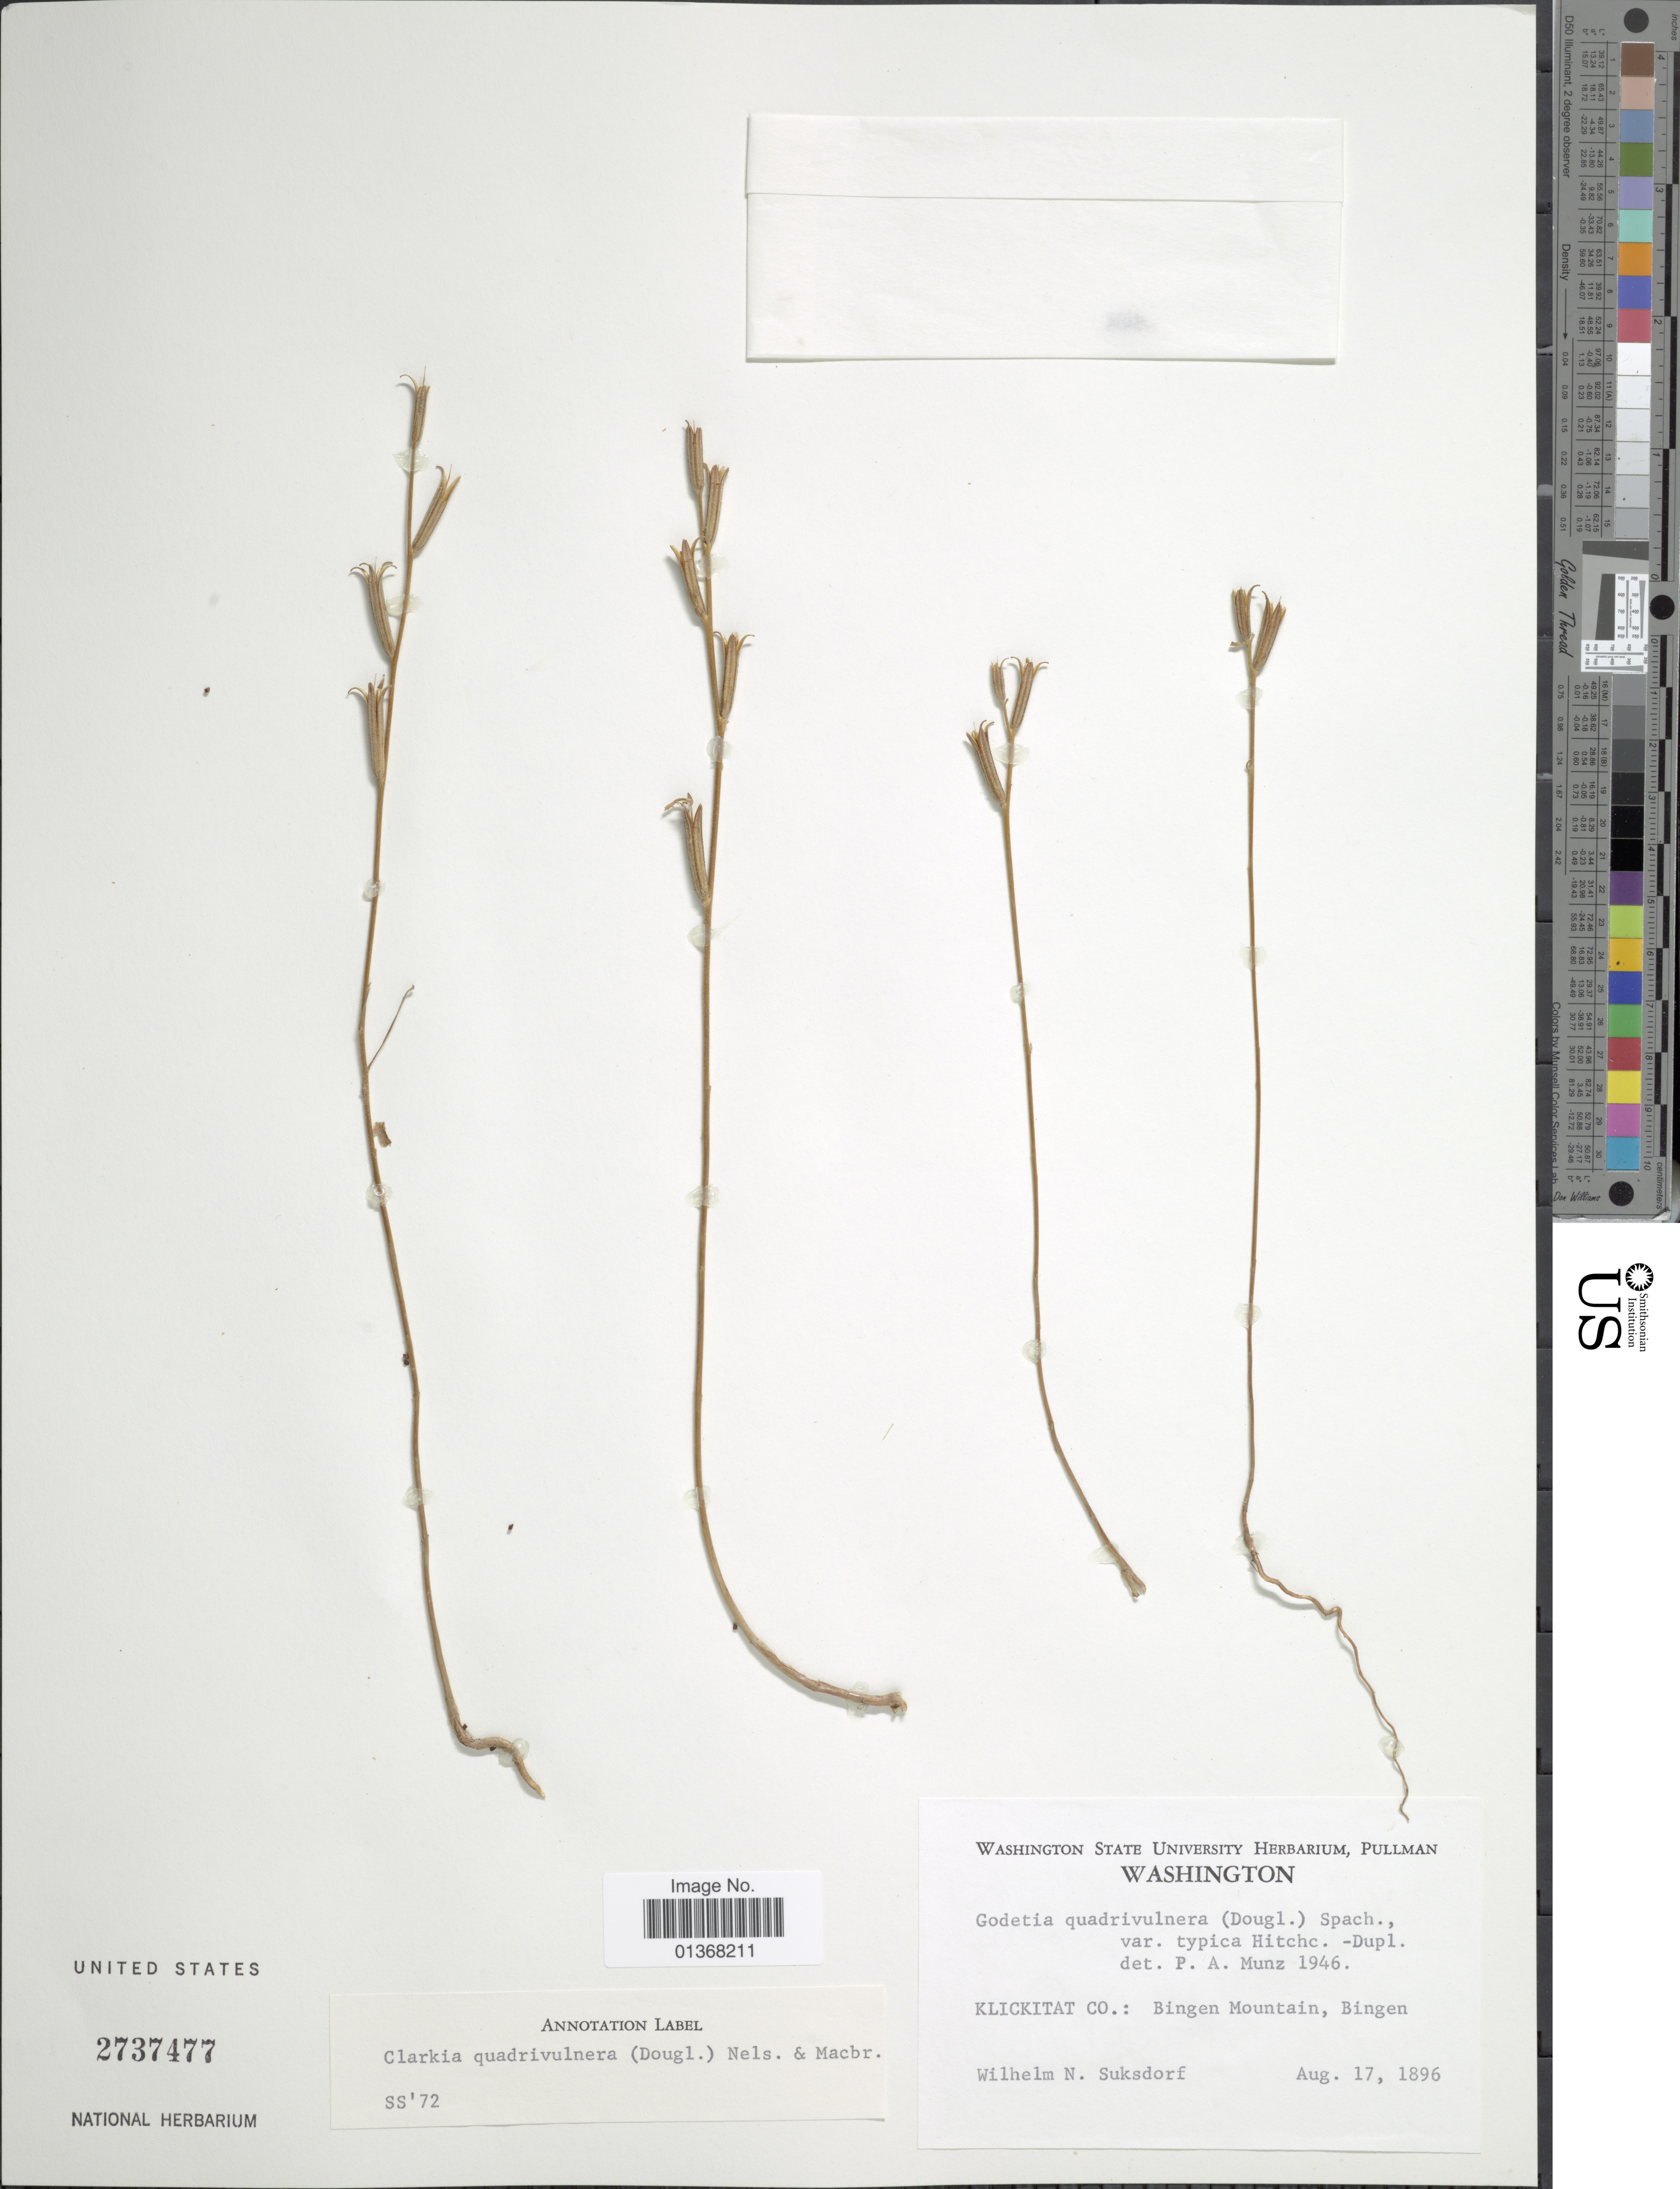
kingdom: Plantae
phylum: Tracheophyta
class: Magnoliopsida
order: Myrtales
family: Onagraceae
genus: Clarkia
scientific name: Clarkia pulchella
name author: Pursh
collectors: W. N. Suksdorf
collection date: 1896-08-17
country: United States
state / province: Washington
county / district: Klickitat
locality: Klickitat Co.: Bingen Mountain, Bingen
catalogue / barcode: US 2737477